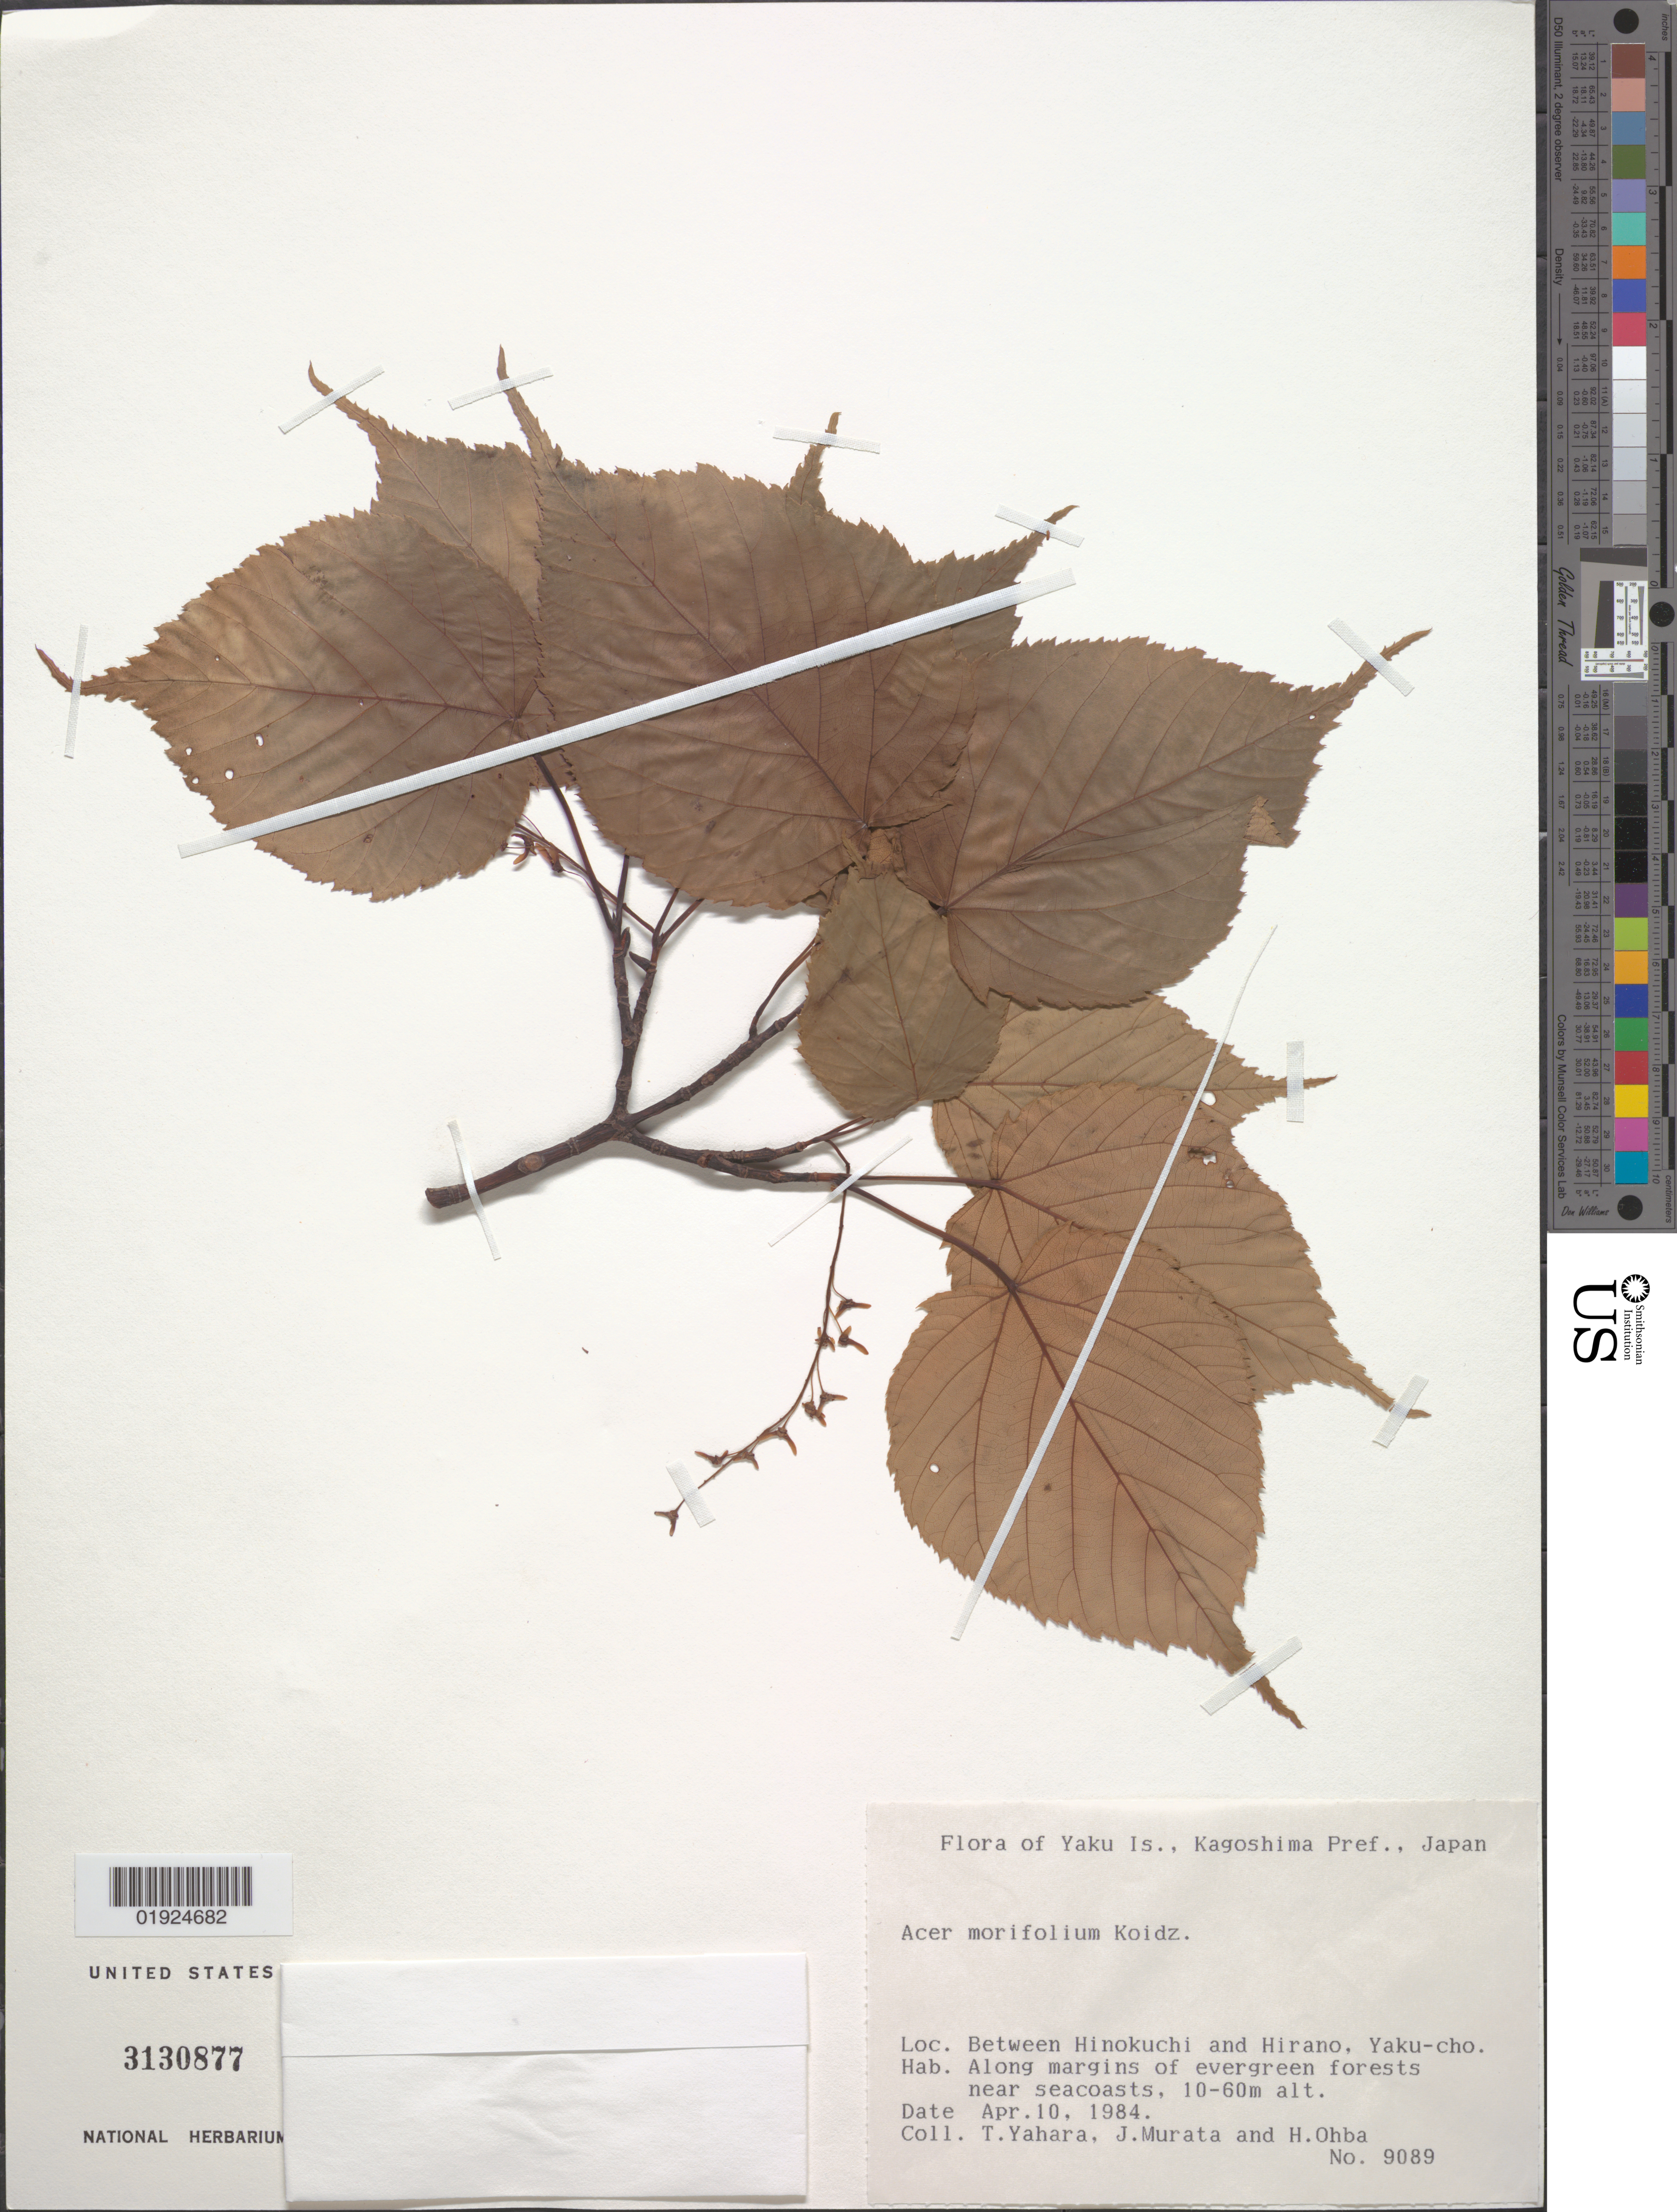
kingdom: Plantae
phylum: Tracheophyta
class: Magnoliopsida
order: Sapindales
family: Sapindaceae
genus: Acer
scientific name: Acer morifolium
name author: Koidz.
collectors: T. Yahara, J. Murata & H. Ohba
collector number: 9089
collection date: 1984-04-10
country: Japan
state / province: Kagosima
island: Kyushu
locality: Between Hinokuchi and Hirano, Yaku-cho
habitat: Along margins of evergreen forests near seacoasts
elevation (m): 10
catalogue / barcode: US 3130877